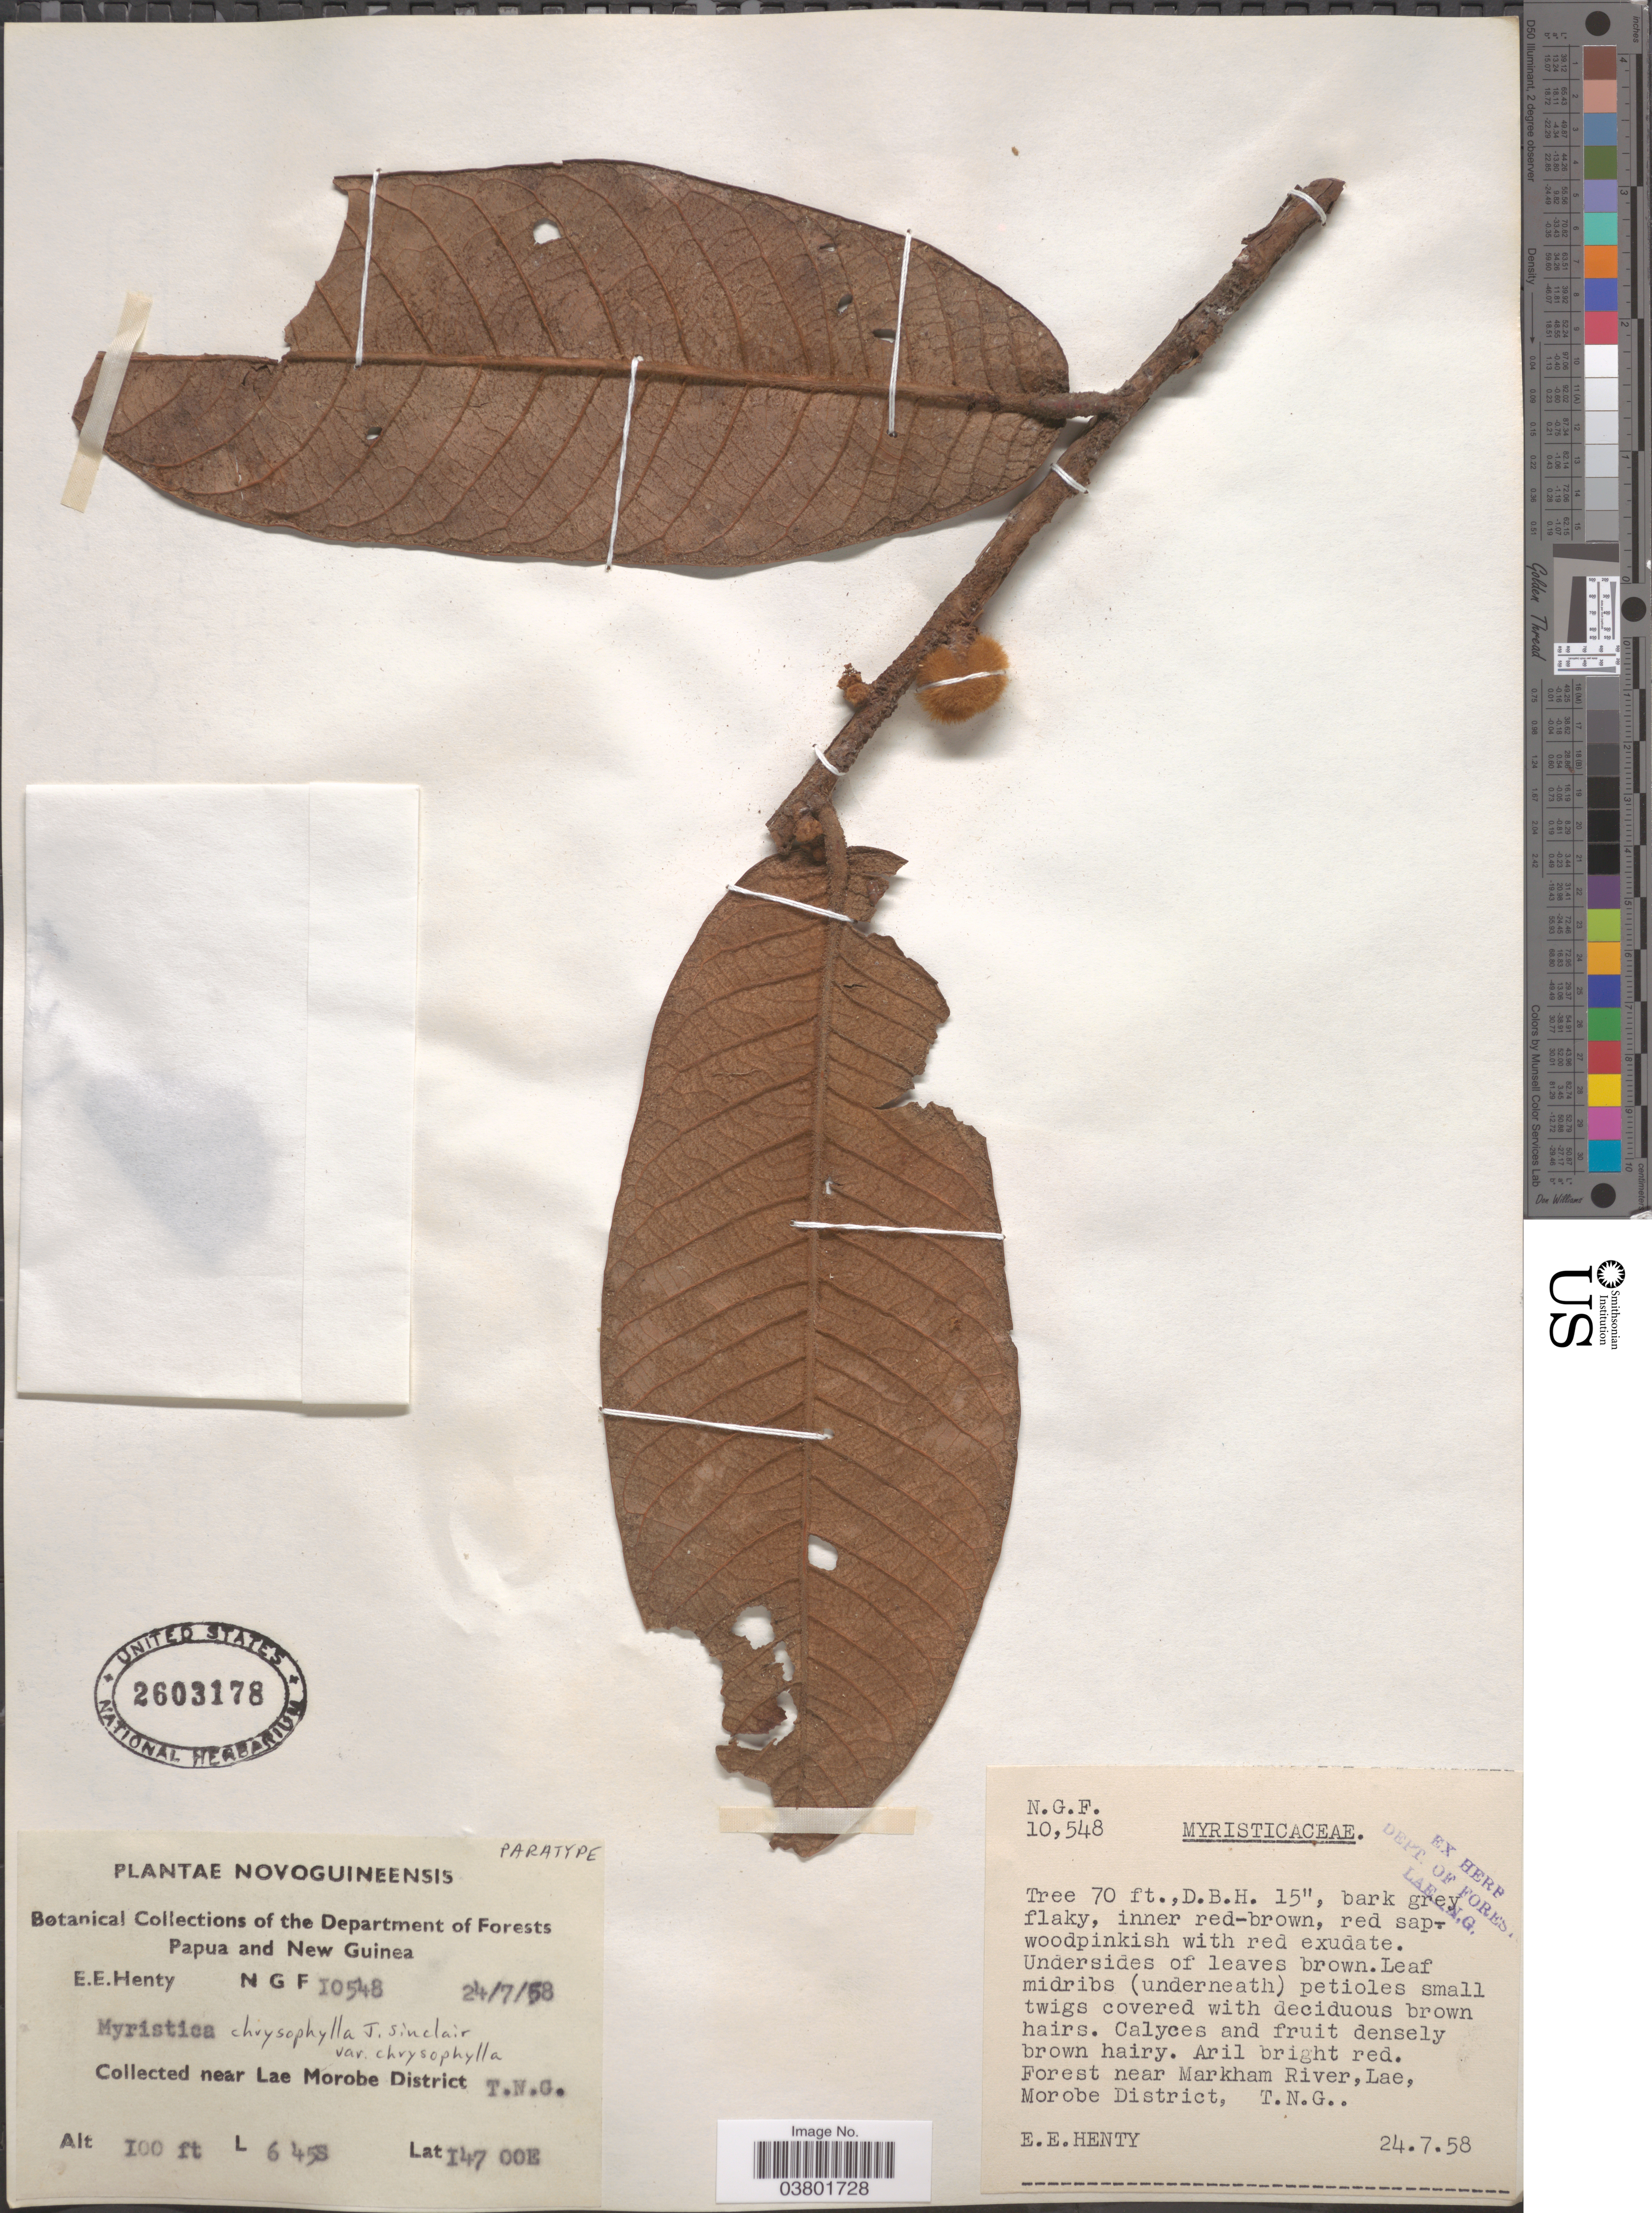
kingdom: Plantae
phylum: Tracheophyta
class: Magnoliopsida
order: Magnoliales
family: Myristicaceae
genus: Myristica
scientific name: Myristica chrysophylla var. chrysophylla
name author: J. Sinclair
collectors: E. Henty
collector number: NGF10548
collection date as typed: Transcribed d/m/y: 24/7/58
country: Papua New Guinea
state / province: Morobe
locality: Novoguineensis. Near Markham River, Lae, Morobe District, T.N.G.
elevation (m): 30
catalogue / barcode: US 2603178